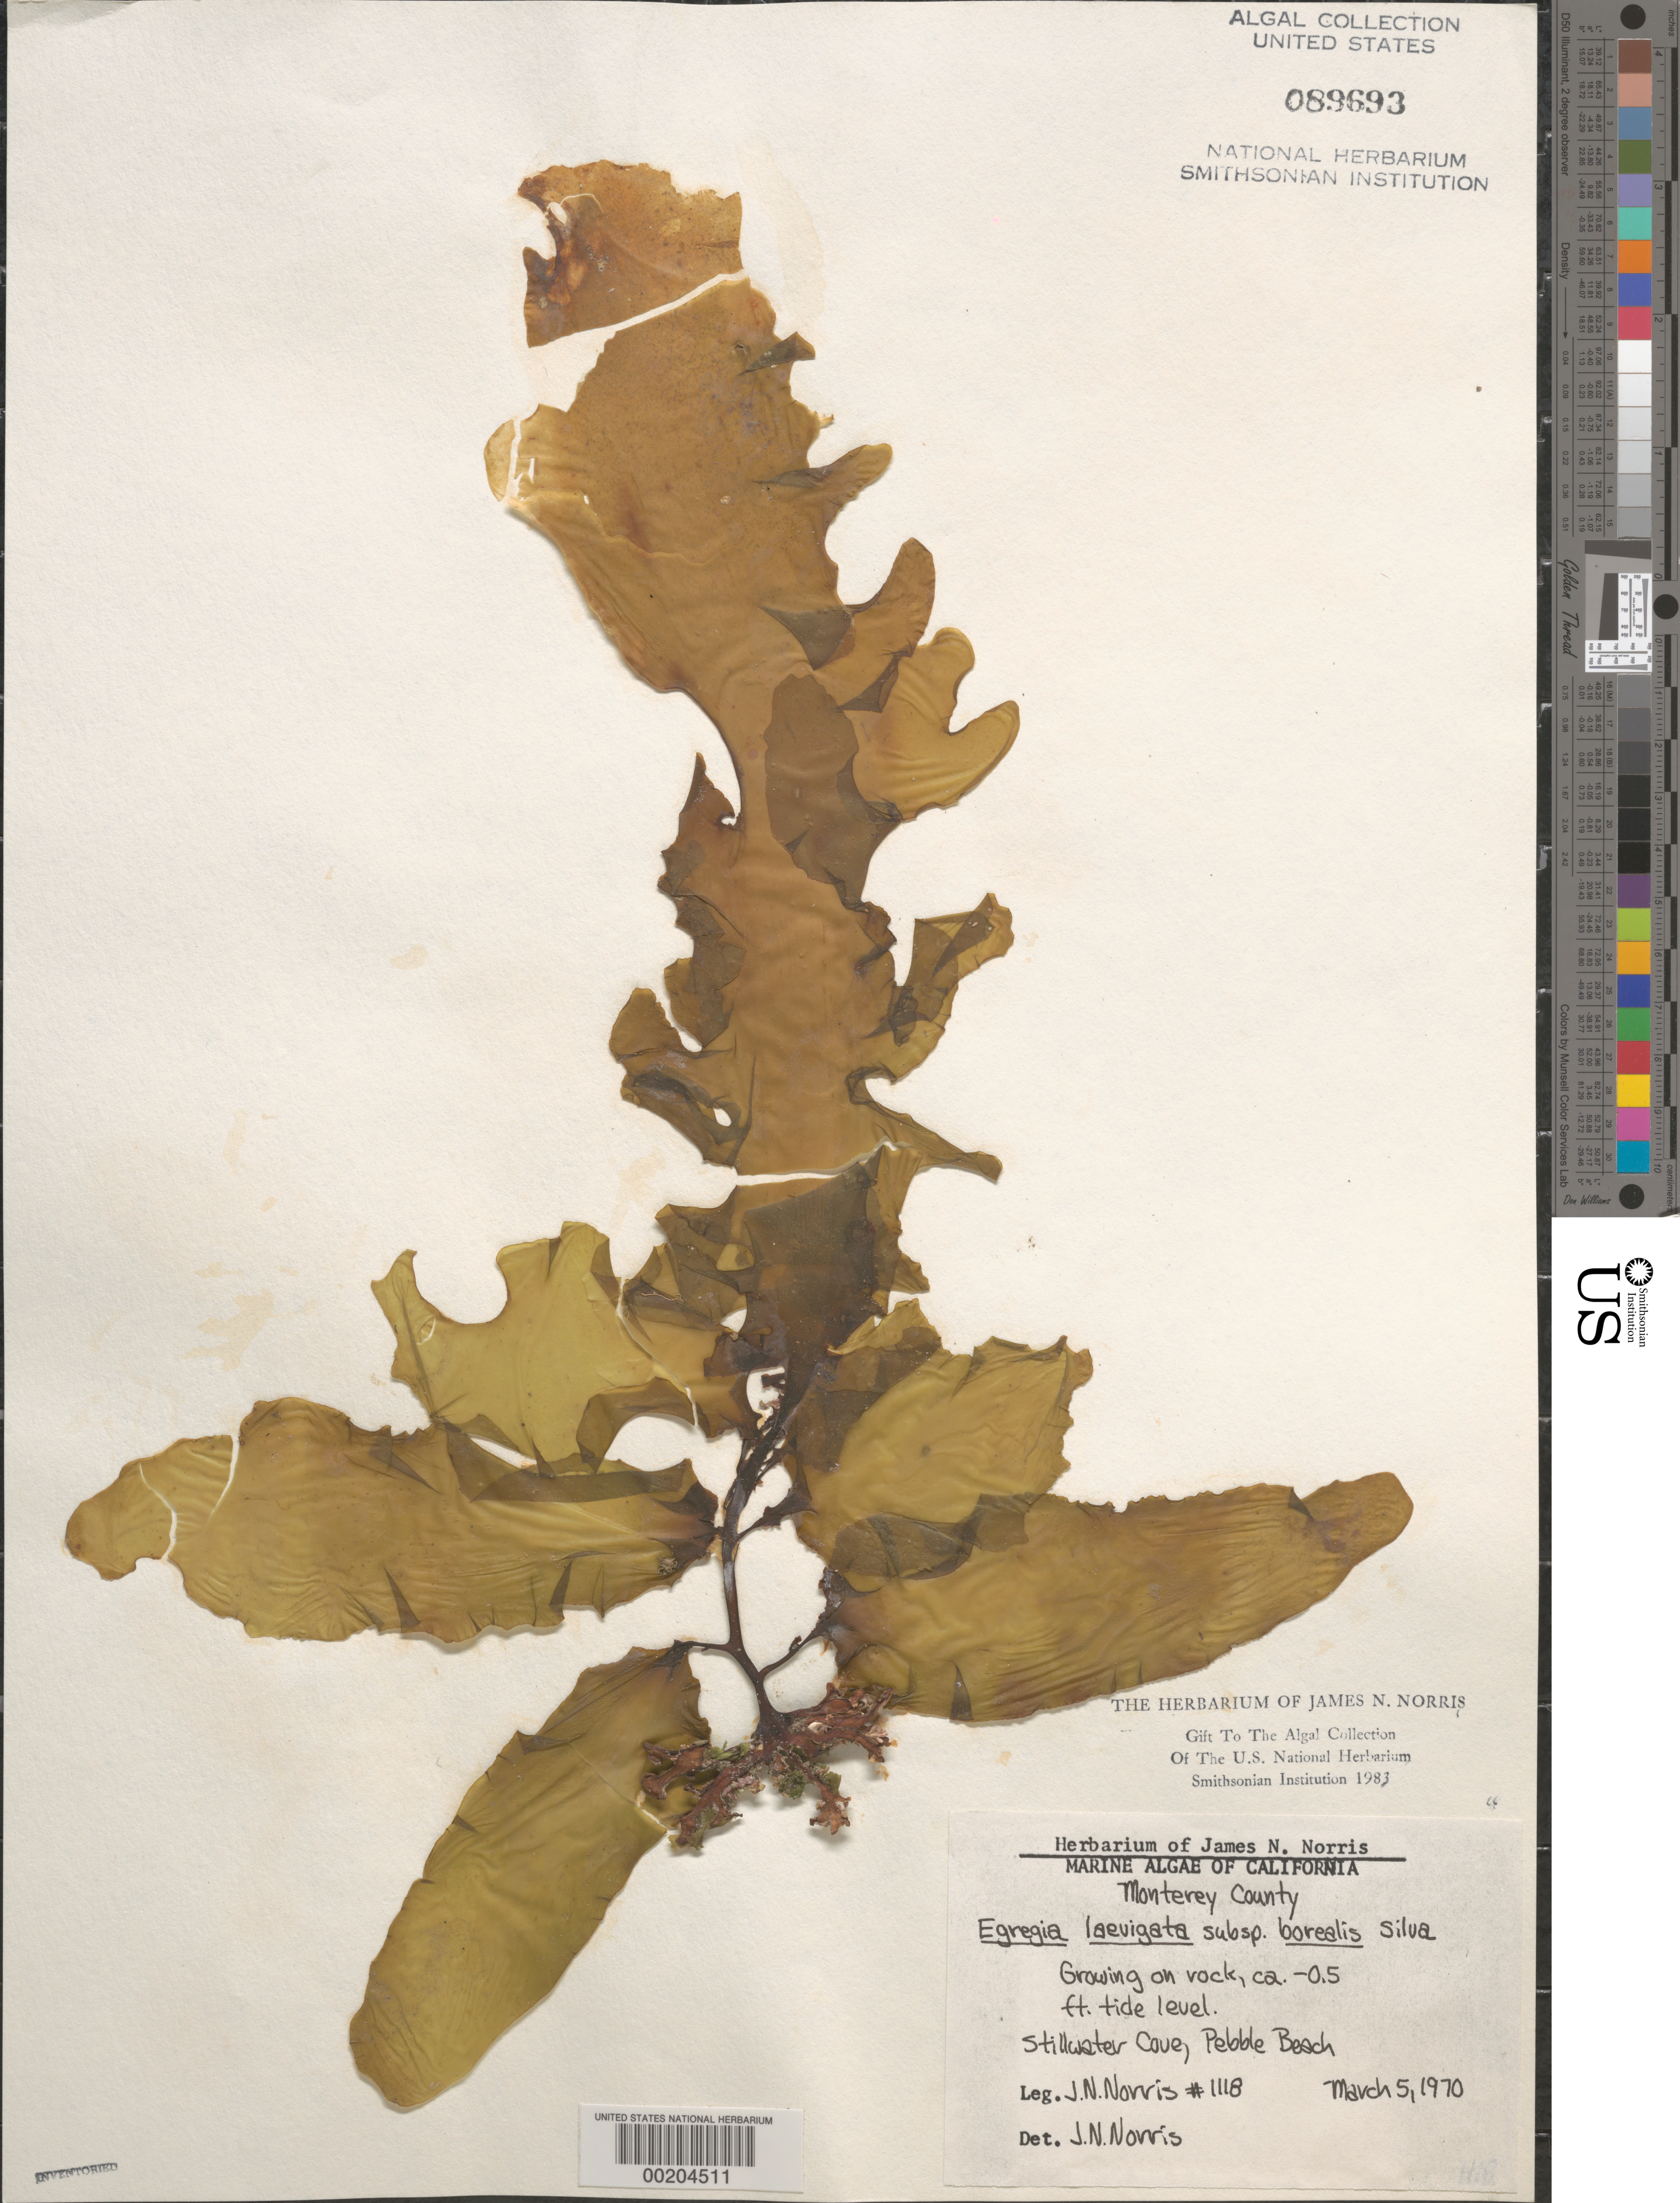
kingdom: Chromista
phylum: Ochrophyta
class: Phaeophyceae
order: Laminariales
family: Lessoniaceae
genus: Egregia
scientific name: Egregia menziesii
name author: (Turner) Aresch.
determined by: Algae name updating Project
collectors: J. N. Norris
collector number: JN-1118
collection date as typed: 05 Mar 1970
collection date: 1970-03-05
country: United States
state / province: California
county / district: Monterey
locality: Stillwater Cove, Pebble Beach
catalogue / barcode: US 89693